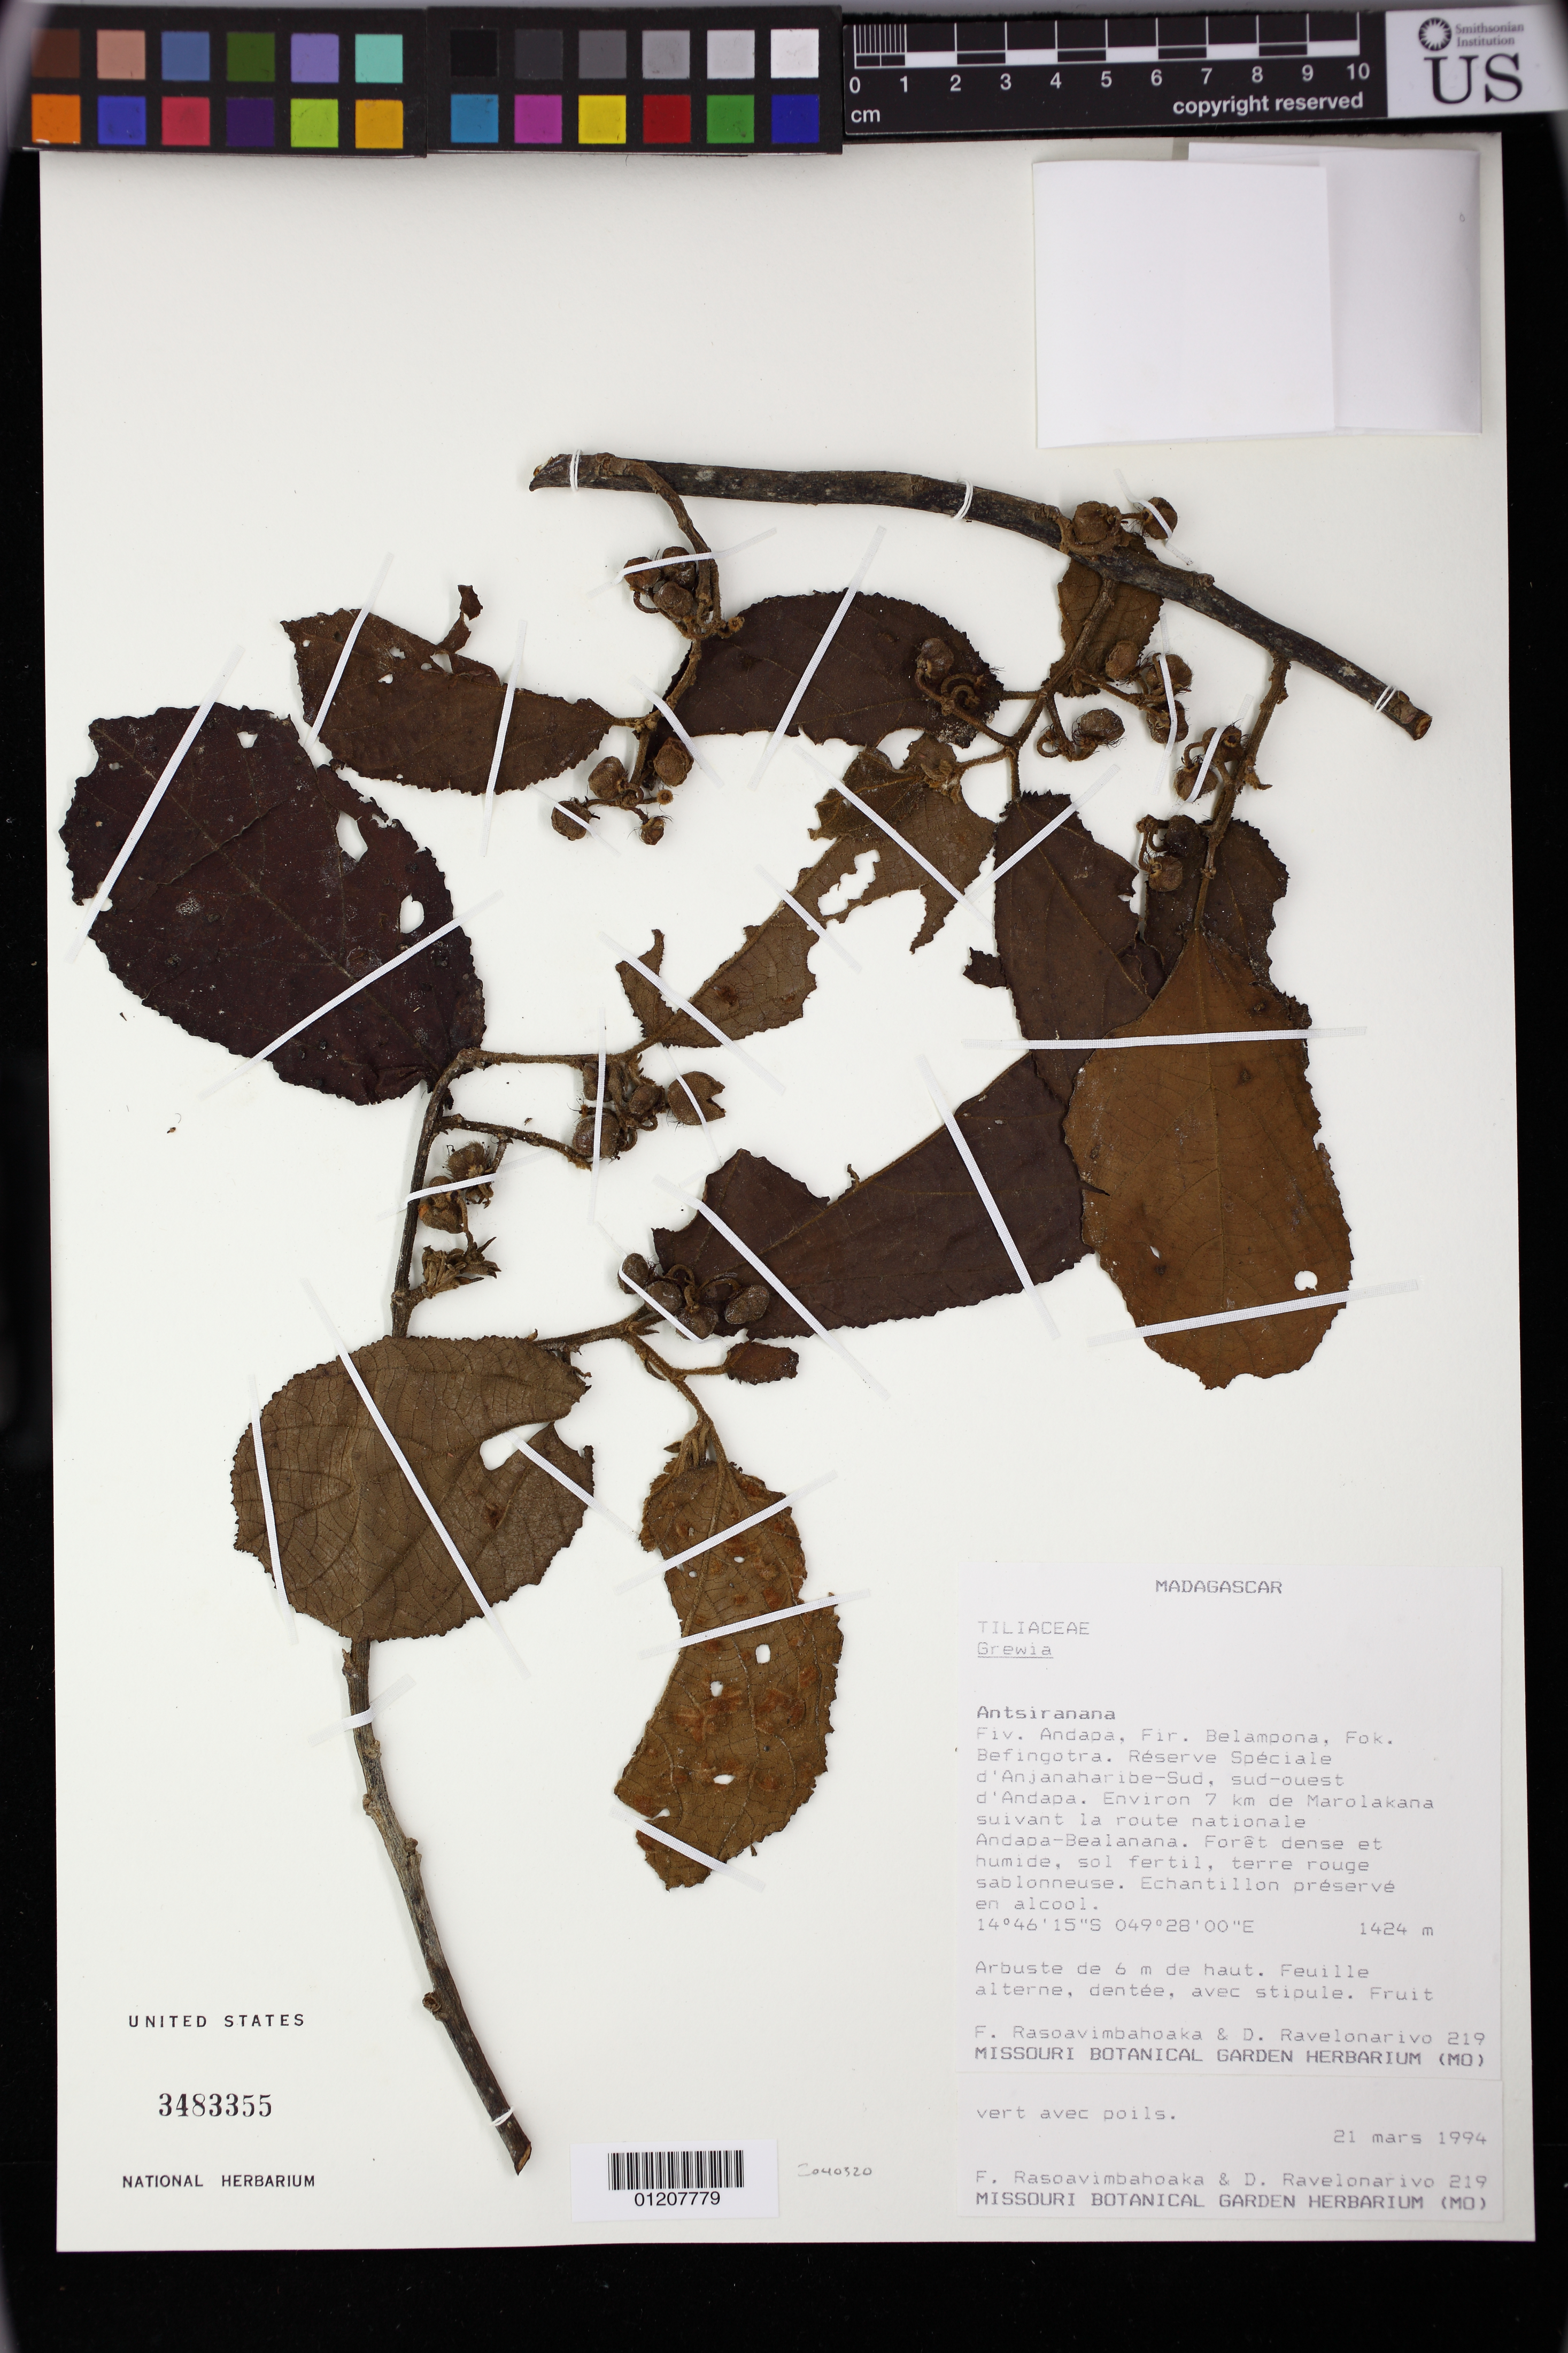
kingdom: Plantae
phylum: Tracheophyta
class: Magnoliopsida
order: Malvales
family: Malvaceae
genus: Grewia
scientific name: Grewia aprina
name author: Capuron & Mabb. ex Phillipson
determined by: Jourdain-Fievet, L.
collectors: F. Rasoavimbahoaka & D. Ravelonarivo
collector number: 219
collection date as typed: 21 Mar 1994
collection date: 1994-03-21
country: Madagascar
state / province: Sava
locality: Antsiranana. Fiv. Andapa, Fir. Belampona, Fok. Befingotra. Réserve Spéciale d'Anjanaharibe-Sud, sud-ouest d'Andapa. Environ 7 km de Marolakana suivant la route nationale Andapa-Bealanana. Forêt dense et humide, sol fertil, terre rouge sablonneuse.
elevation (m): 1424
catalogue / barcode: US 3483355